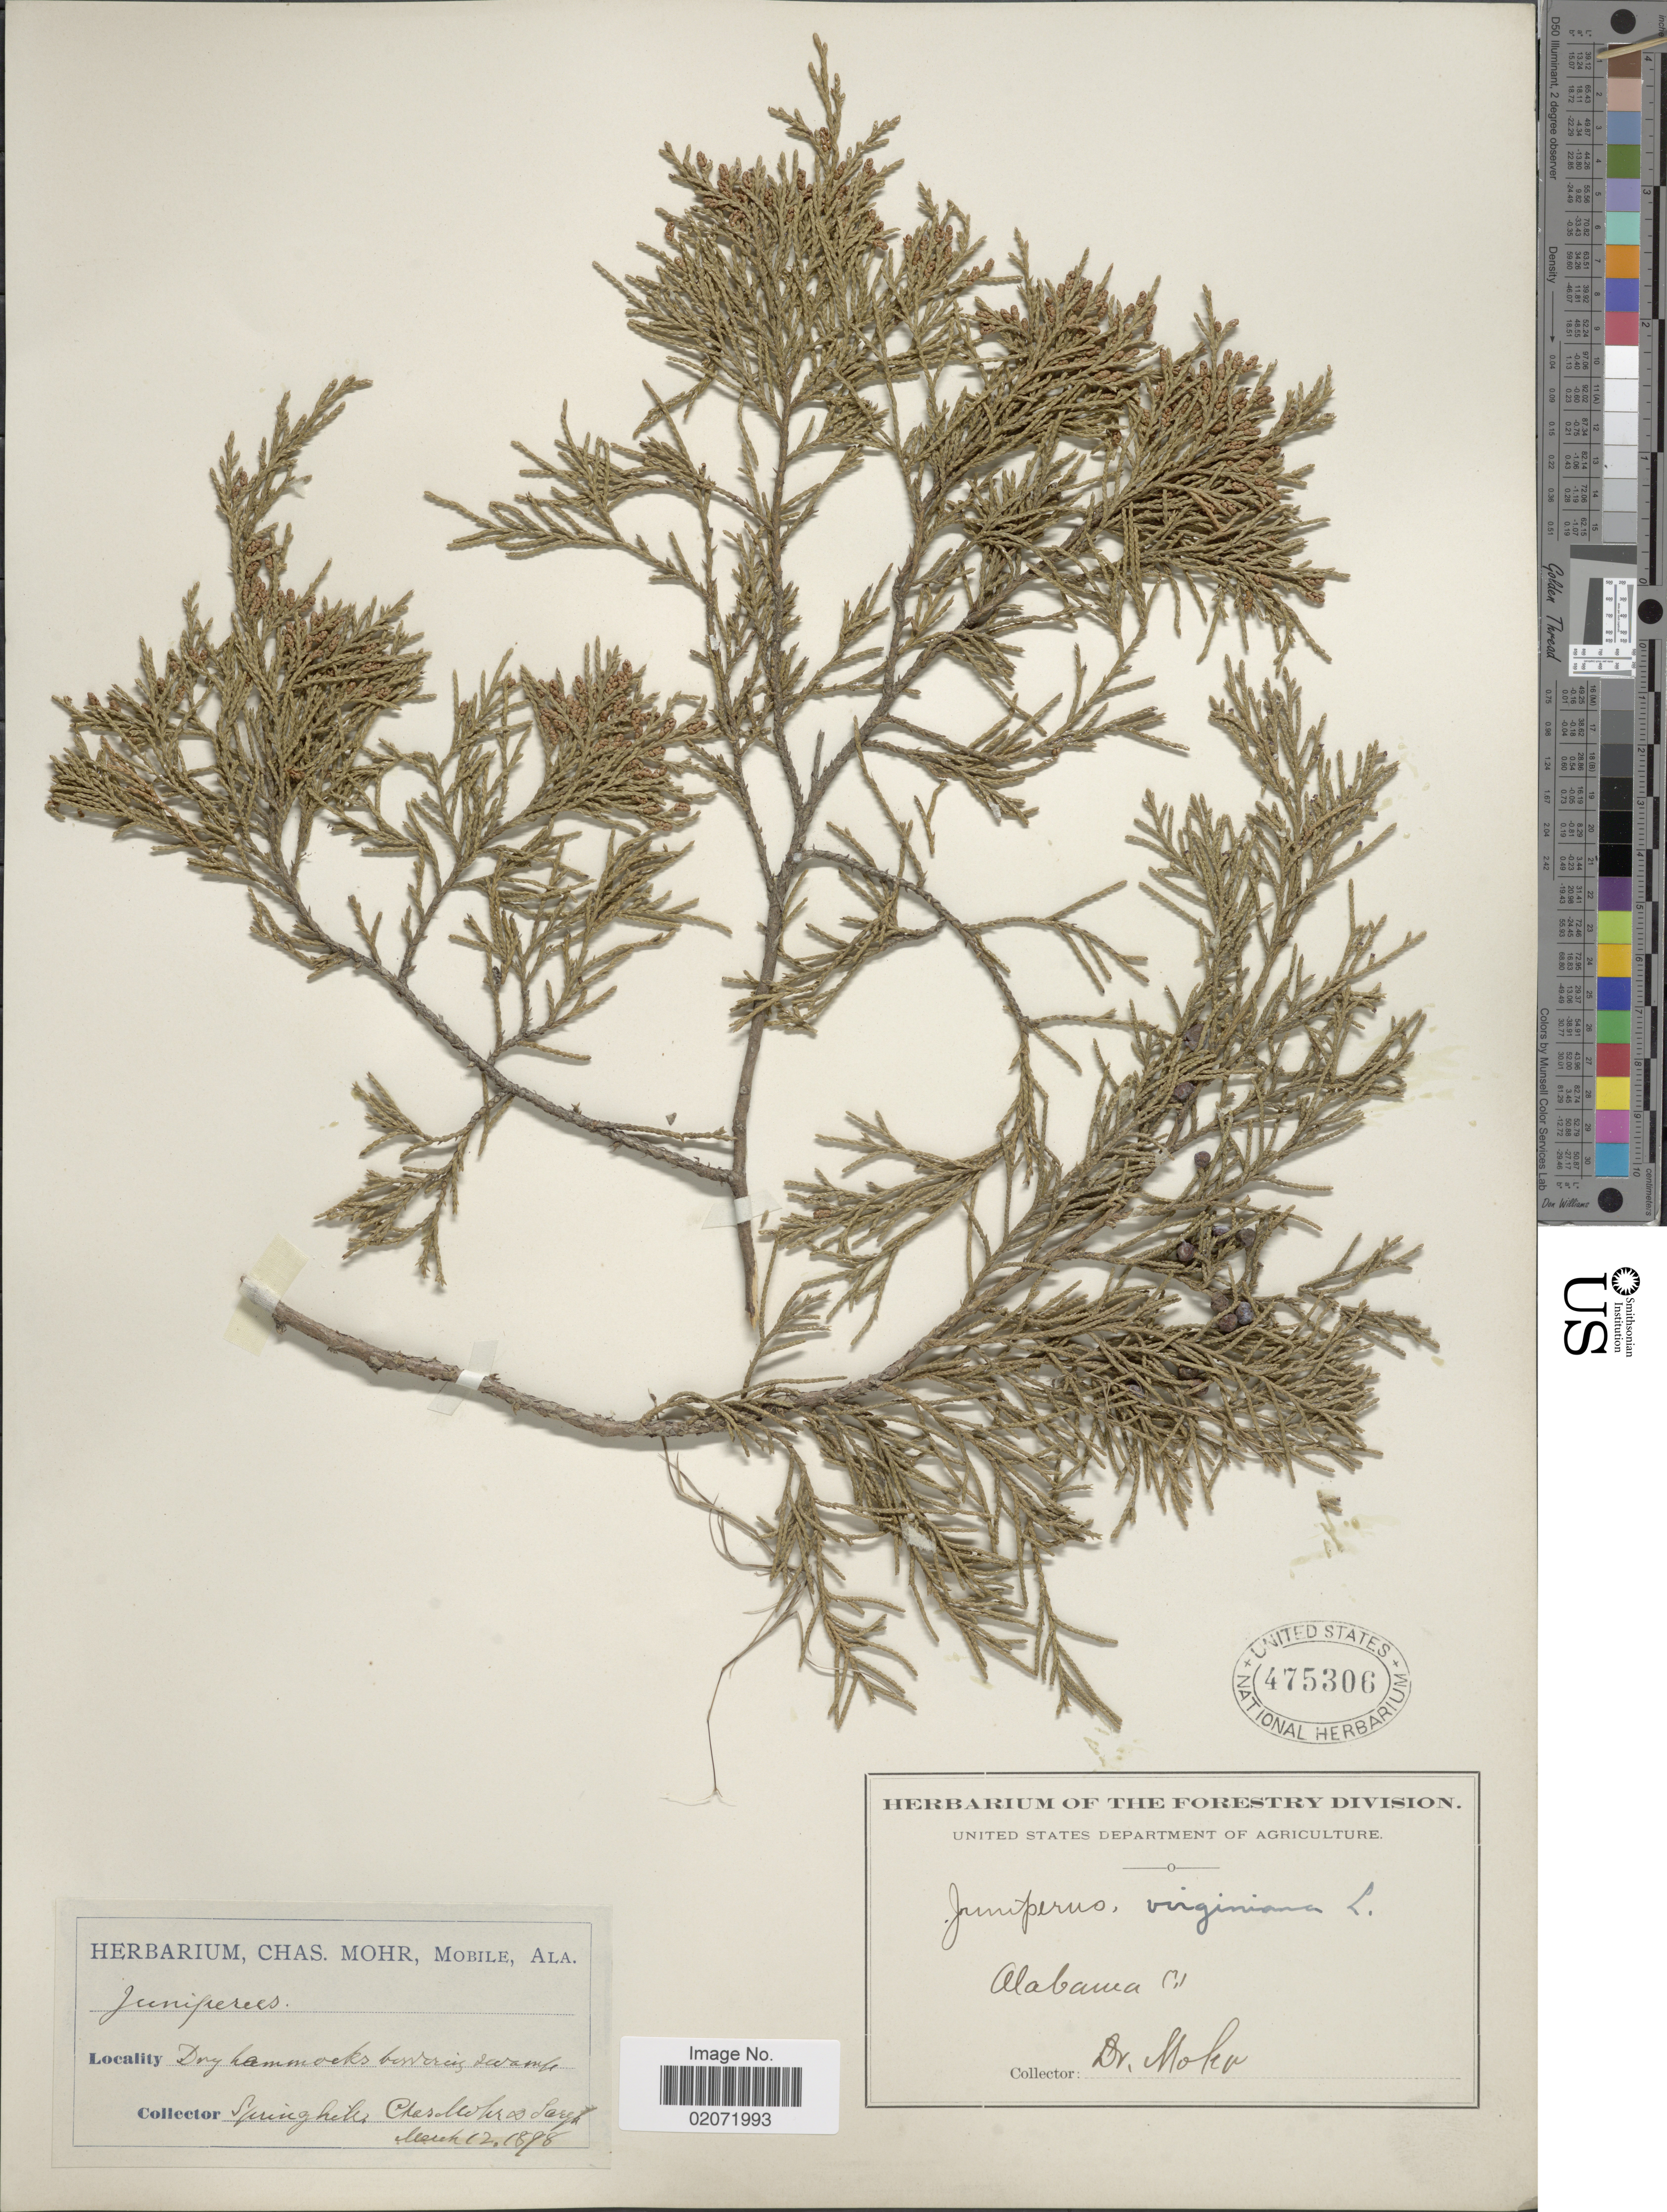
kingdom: Plantae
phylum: Tracheophyta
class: Pinopsida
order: Pinales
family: Cupressaceae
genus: Juniperus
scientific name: Juniperus virginiana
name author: L.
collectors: C. T. Mohr & -- Sargent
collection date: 1898-03-12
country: United States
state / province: Alabama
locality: Springhill.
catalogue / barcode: US 475306